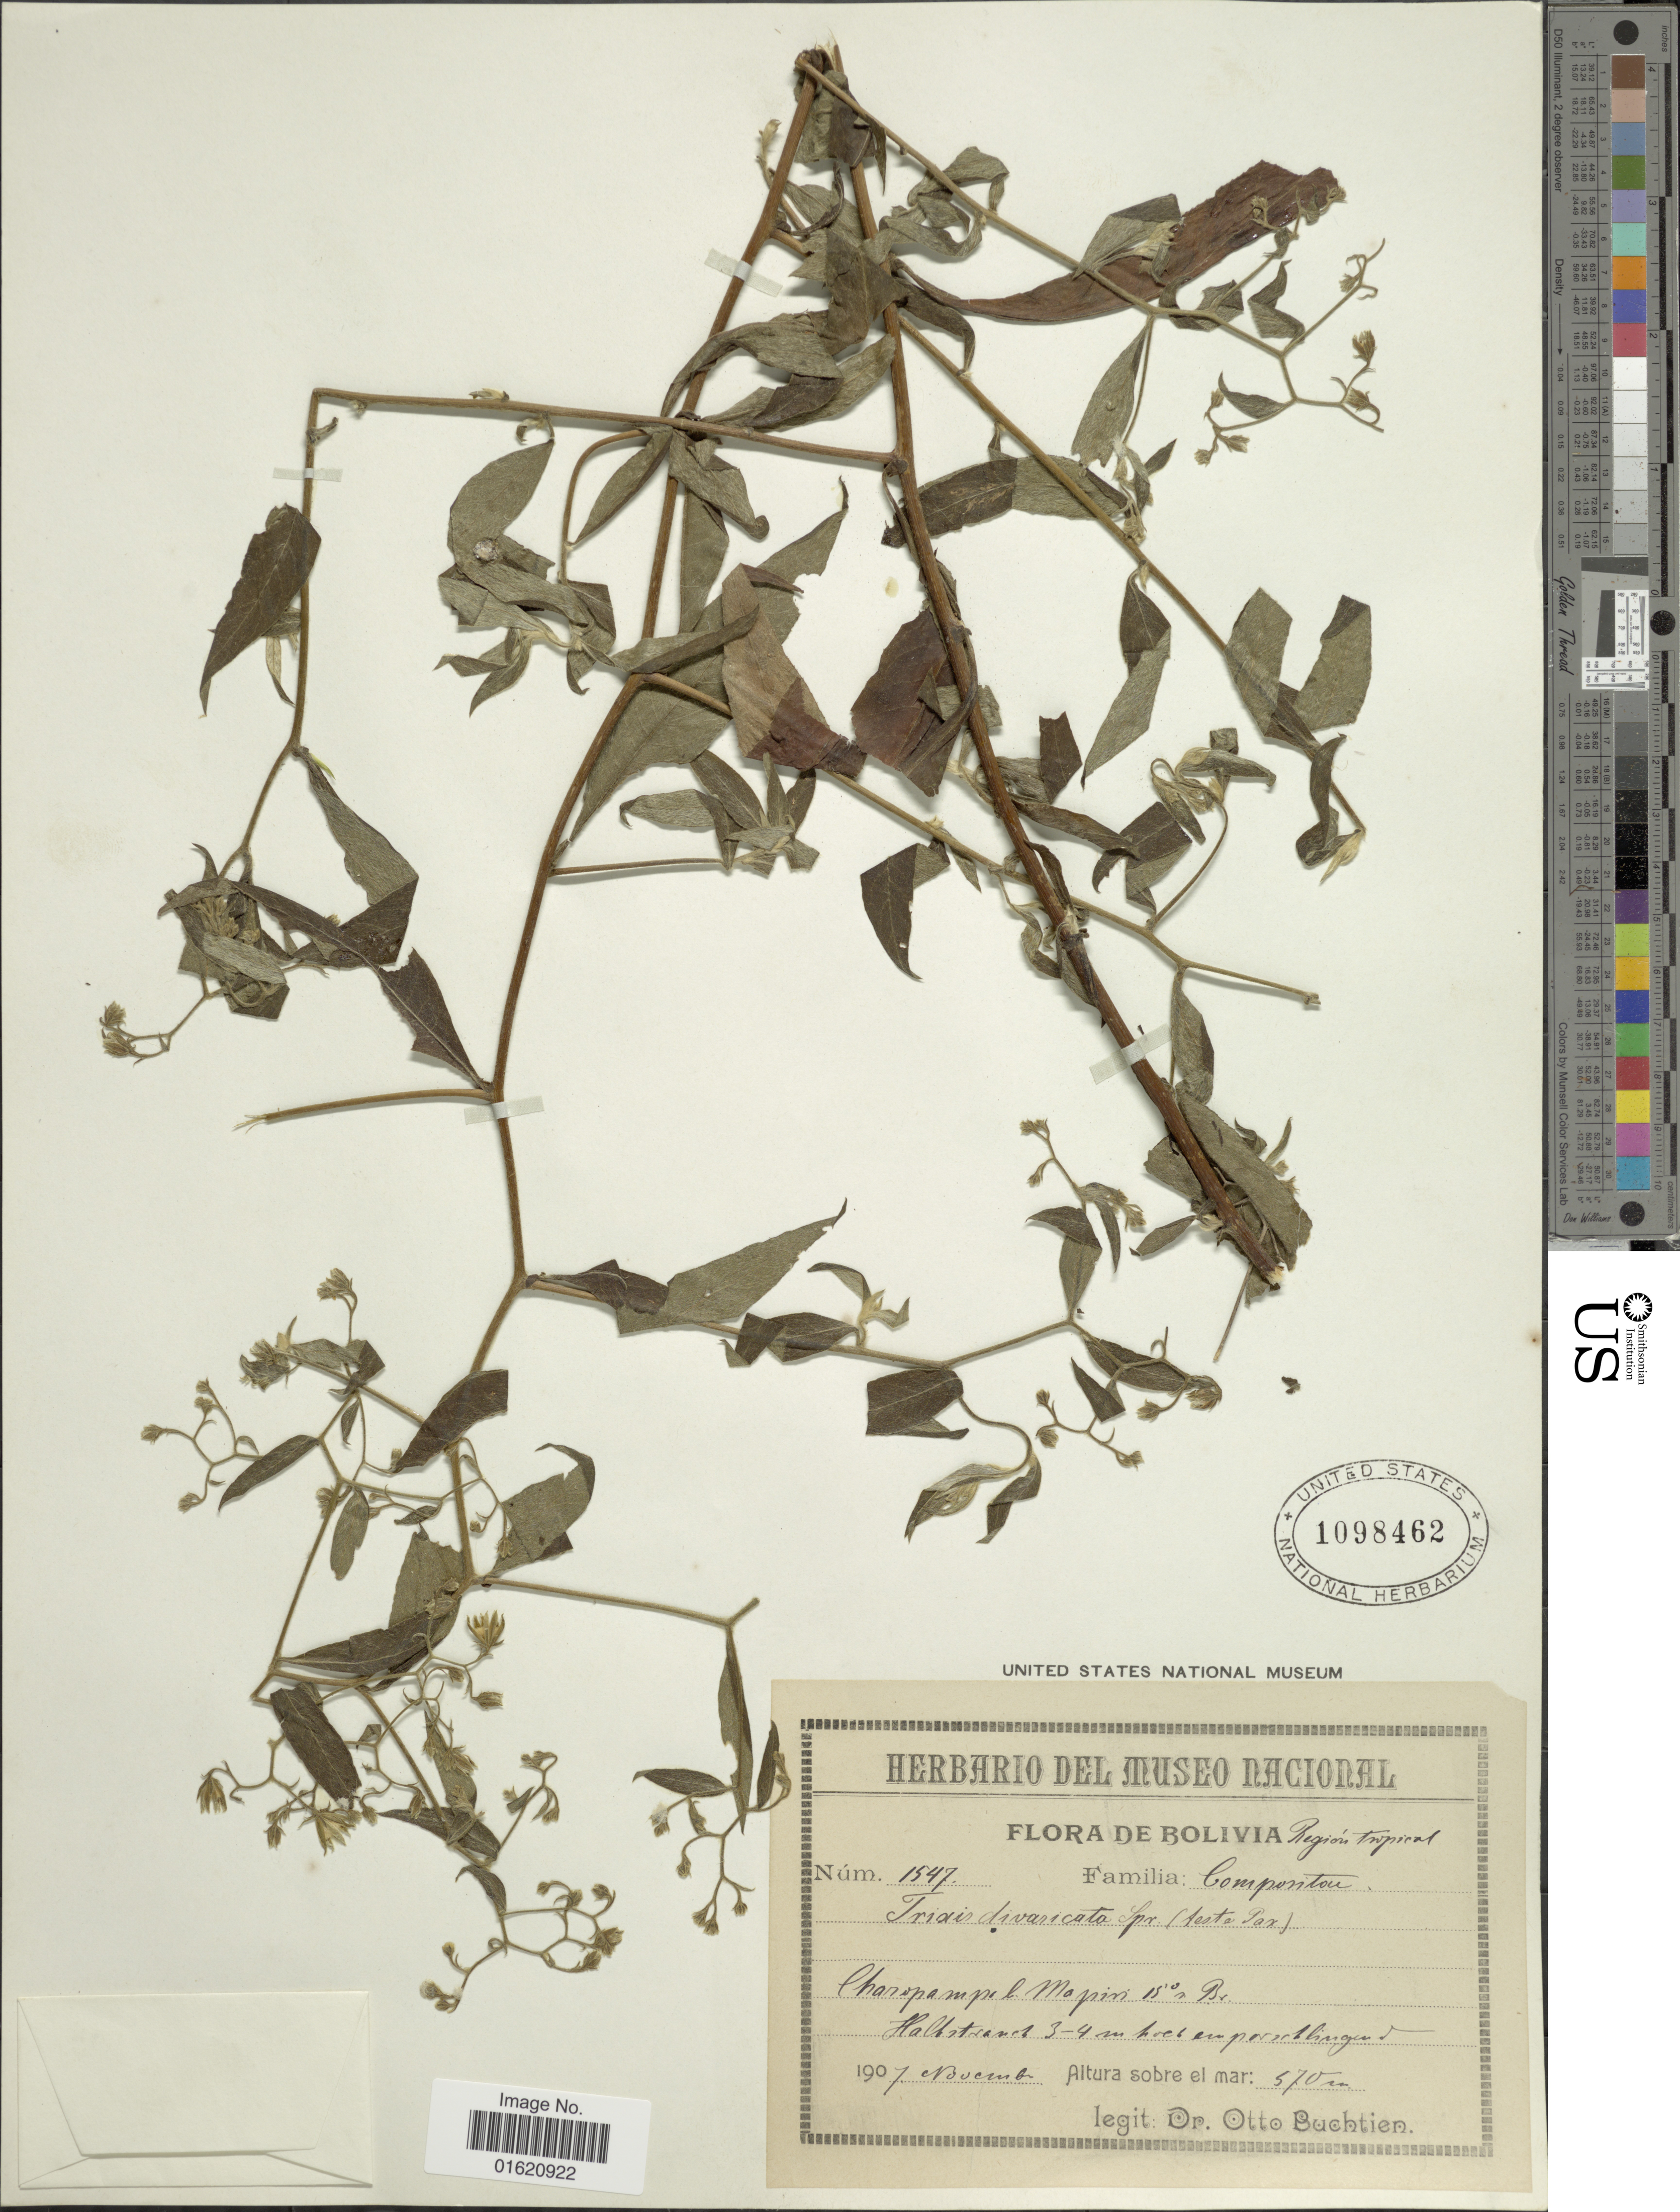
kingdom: Plantae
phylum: Tracheophyta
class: Magnoliopsida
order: Asterales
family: Asteraceae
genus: Trixis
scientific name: Trixis antimenorrhoea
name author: (Schrank) Mart. ex Kuntze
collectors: O. Buchtien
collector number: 1547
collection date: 1907-11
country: Bolivia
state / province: La Páz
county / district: Larecaja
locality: Región tropical, Charopampal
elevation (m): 570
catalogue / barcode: US 1098462